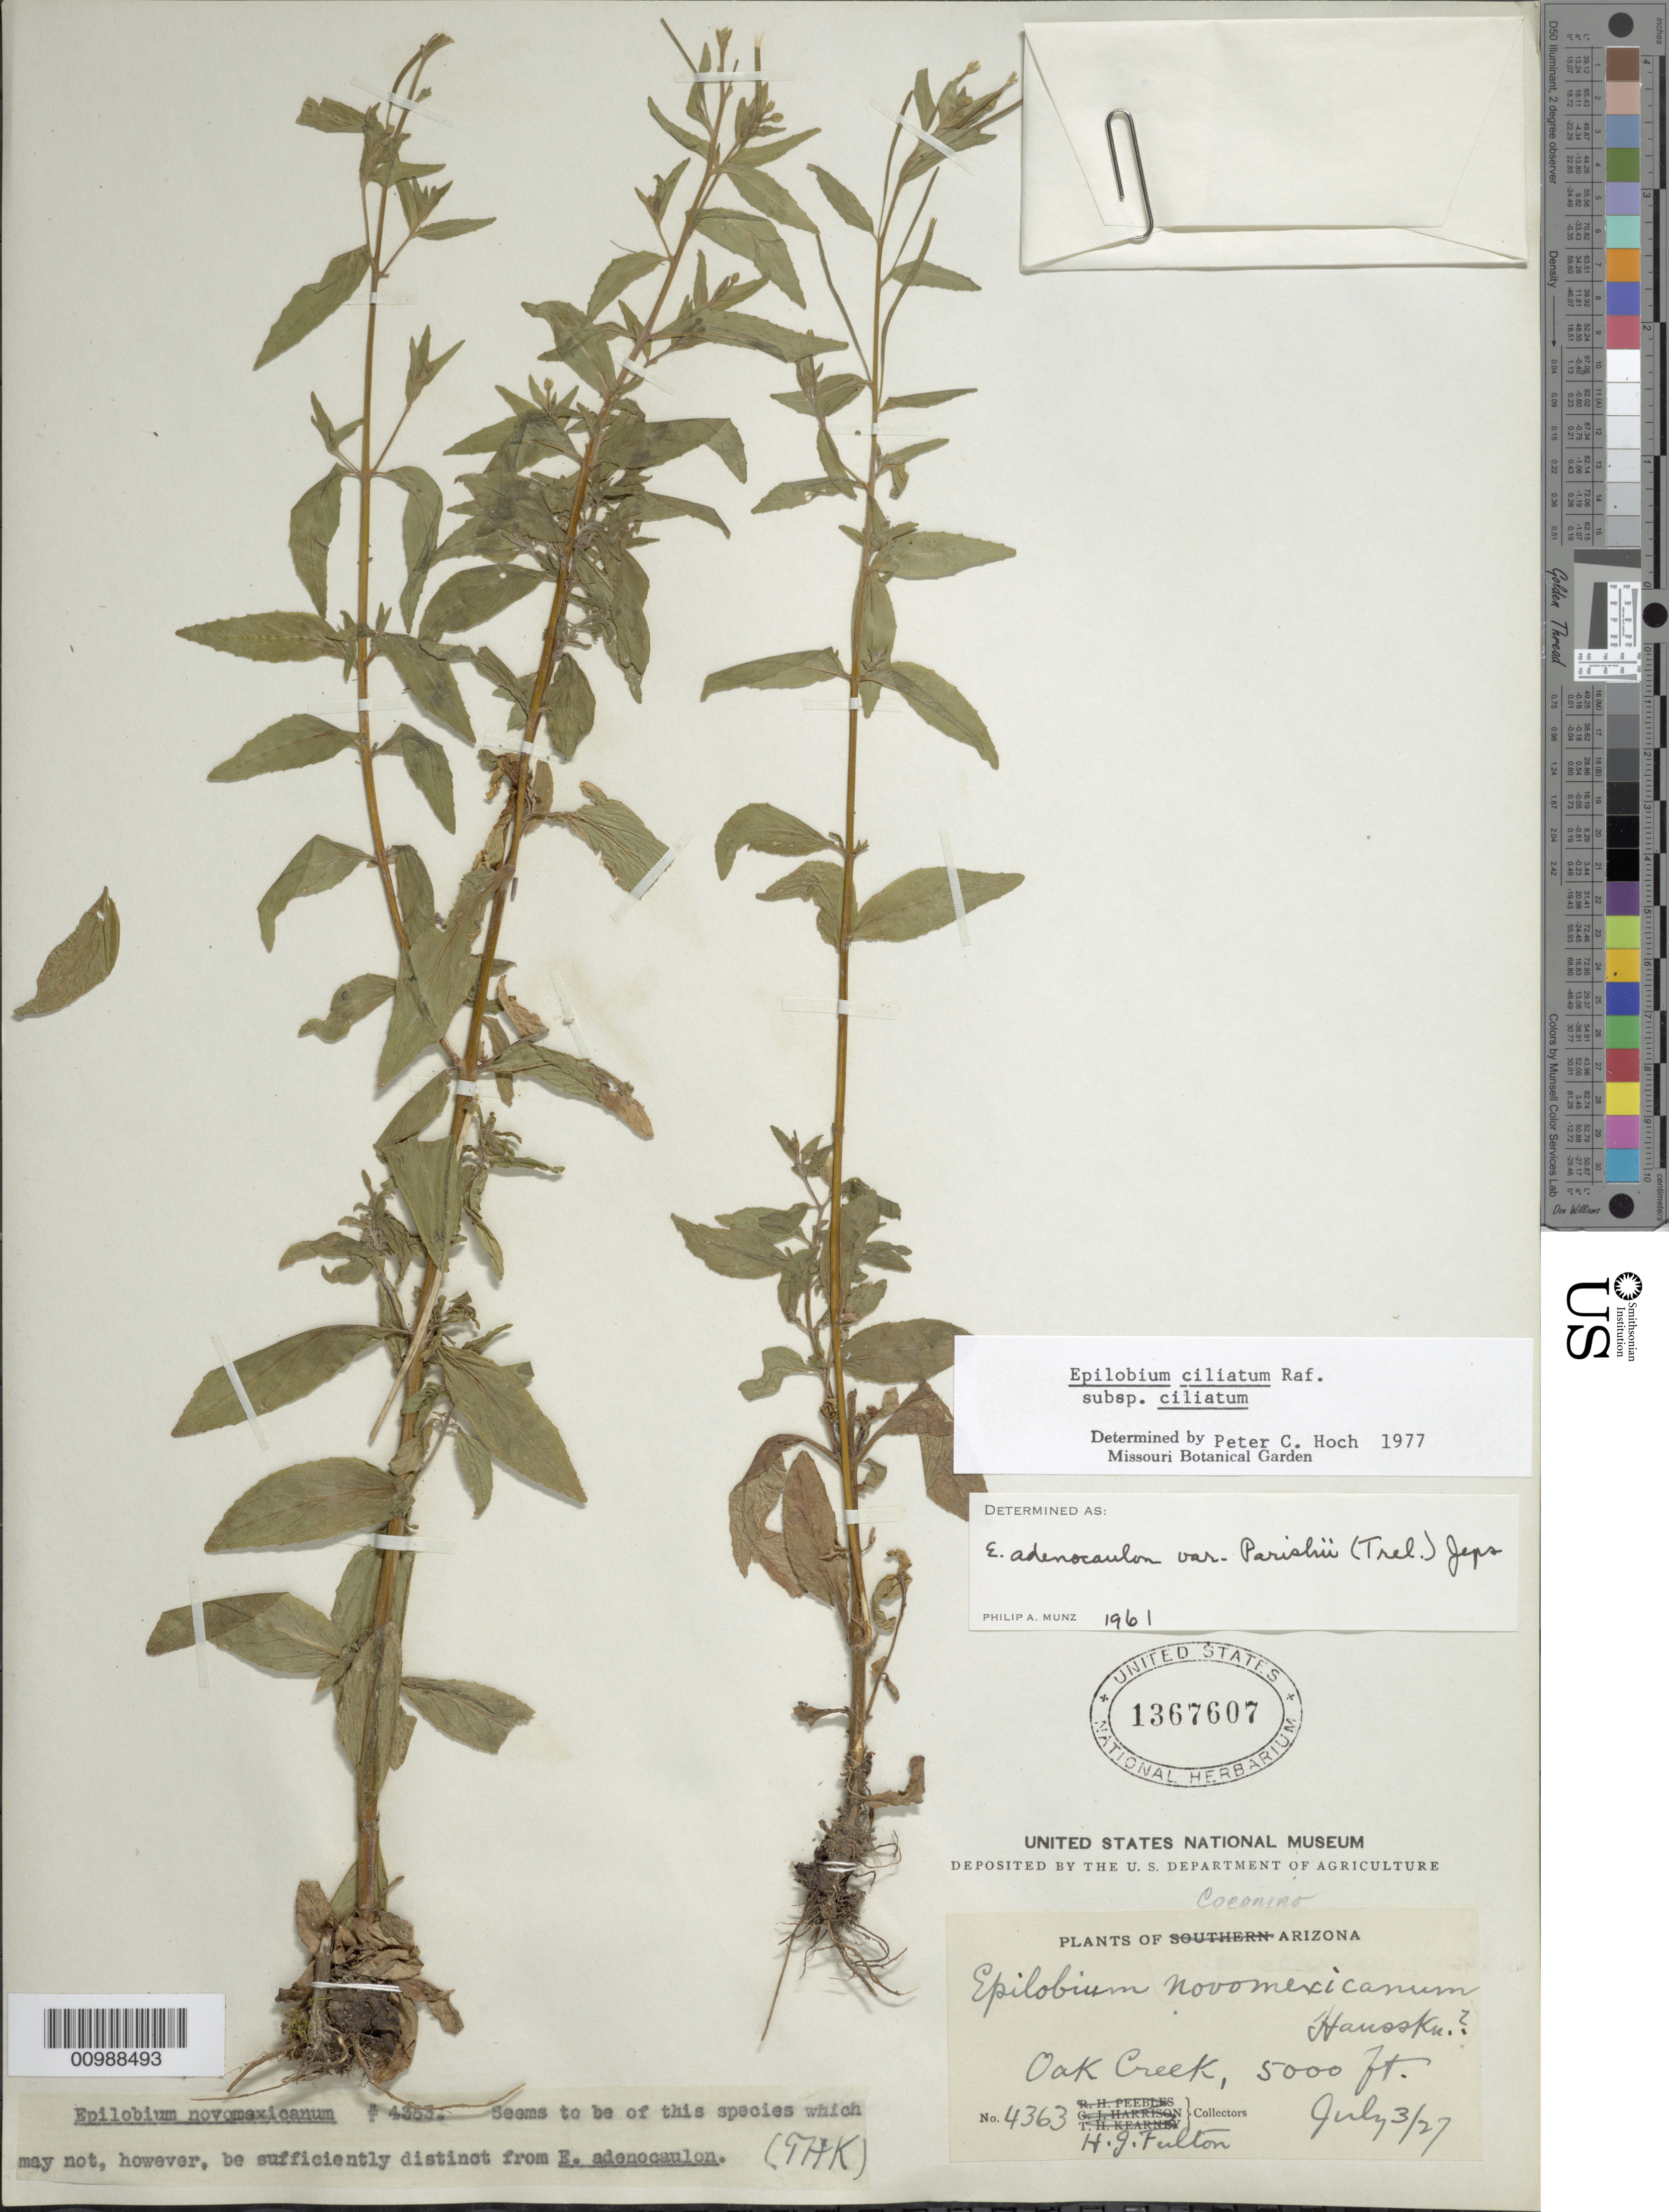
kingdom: Plantae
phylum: Tracheophyta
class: Magnoliopsida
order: Myrtales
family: Onagraceae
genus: Epilobium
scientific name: Epilobium ciliatum subsp. ciliatum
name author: Raf.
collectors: H. Fulton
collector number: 4363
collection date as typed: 03 Jun 1927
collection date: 1927-06-03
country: United States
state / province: Arizona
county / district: Coconino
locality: Oak Creek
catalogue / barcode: US 1367607